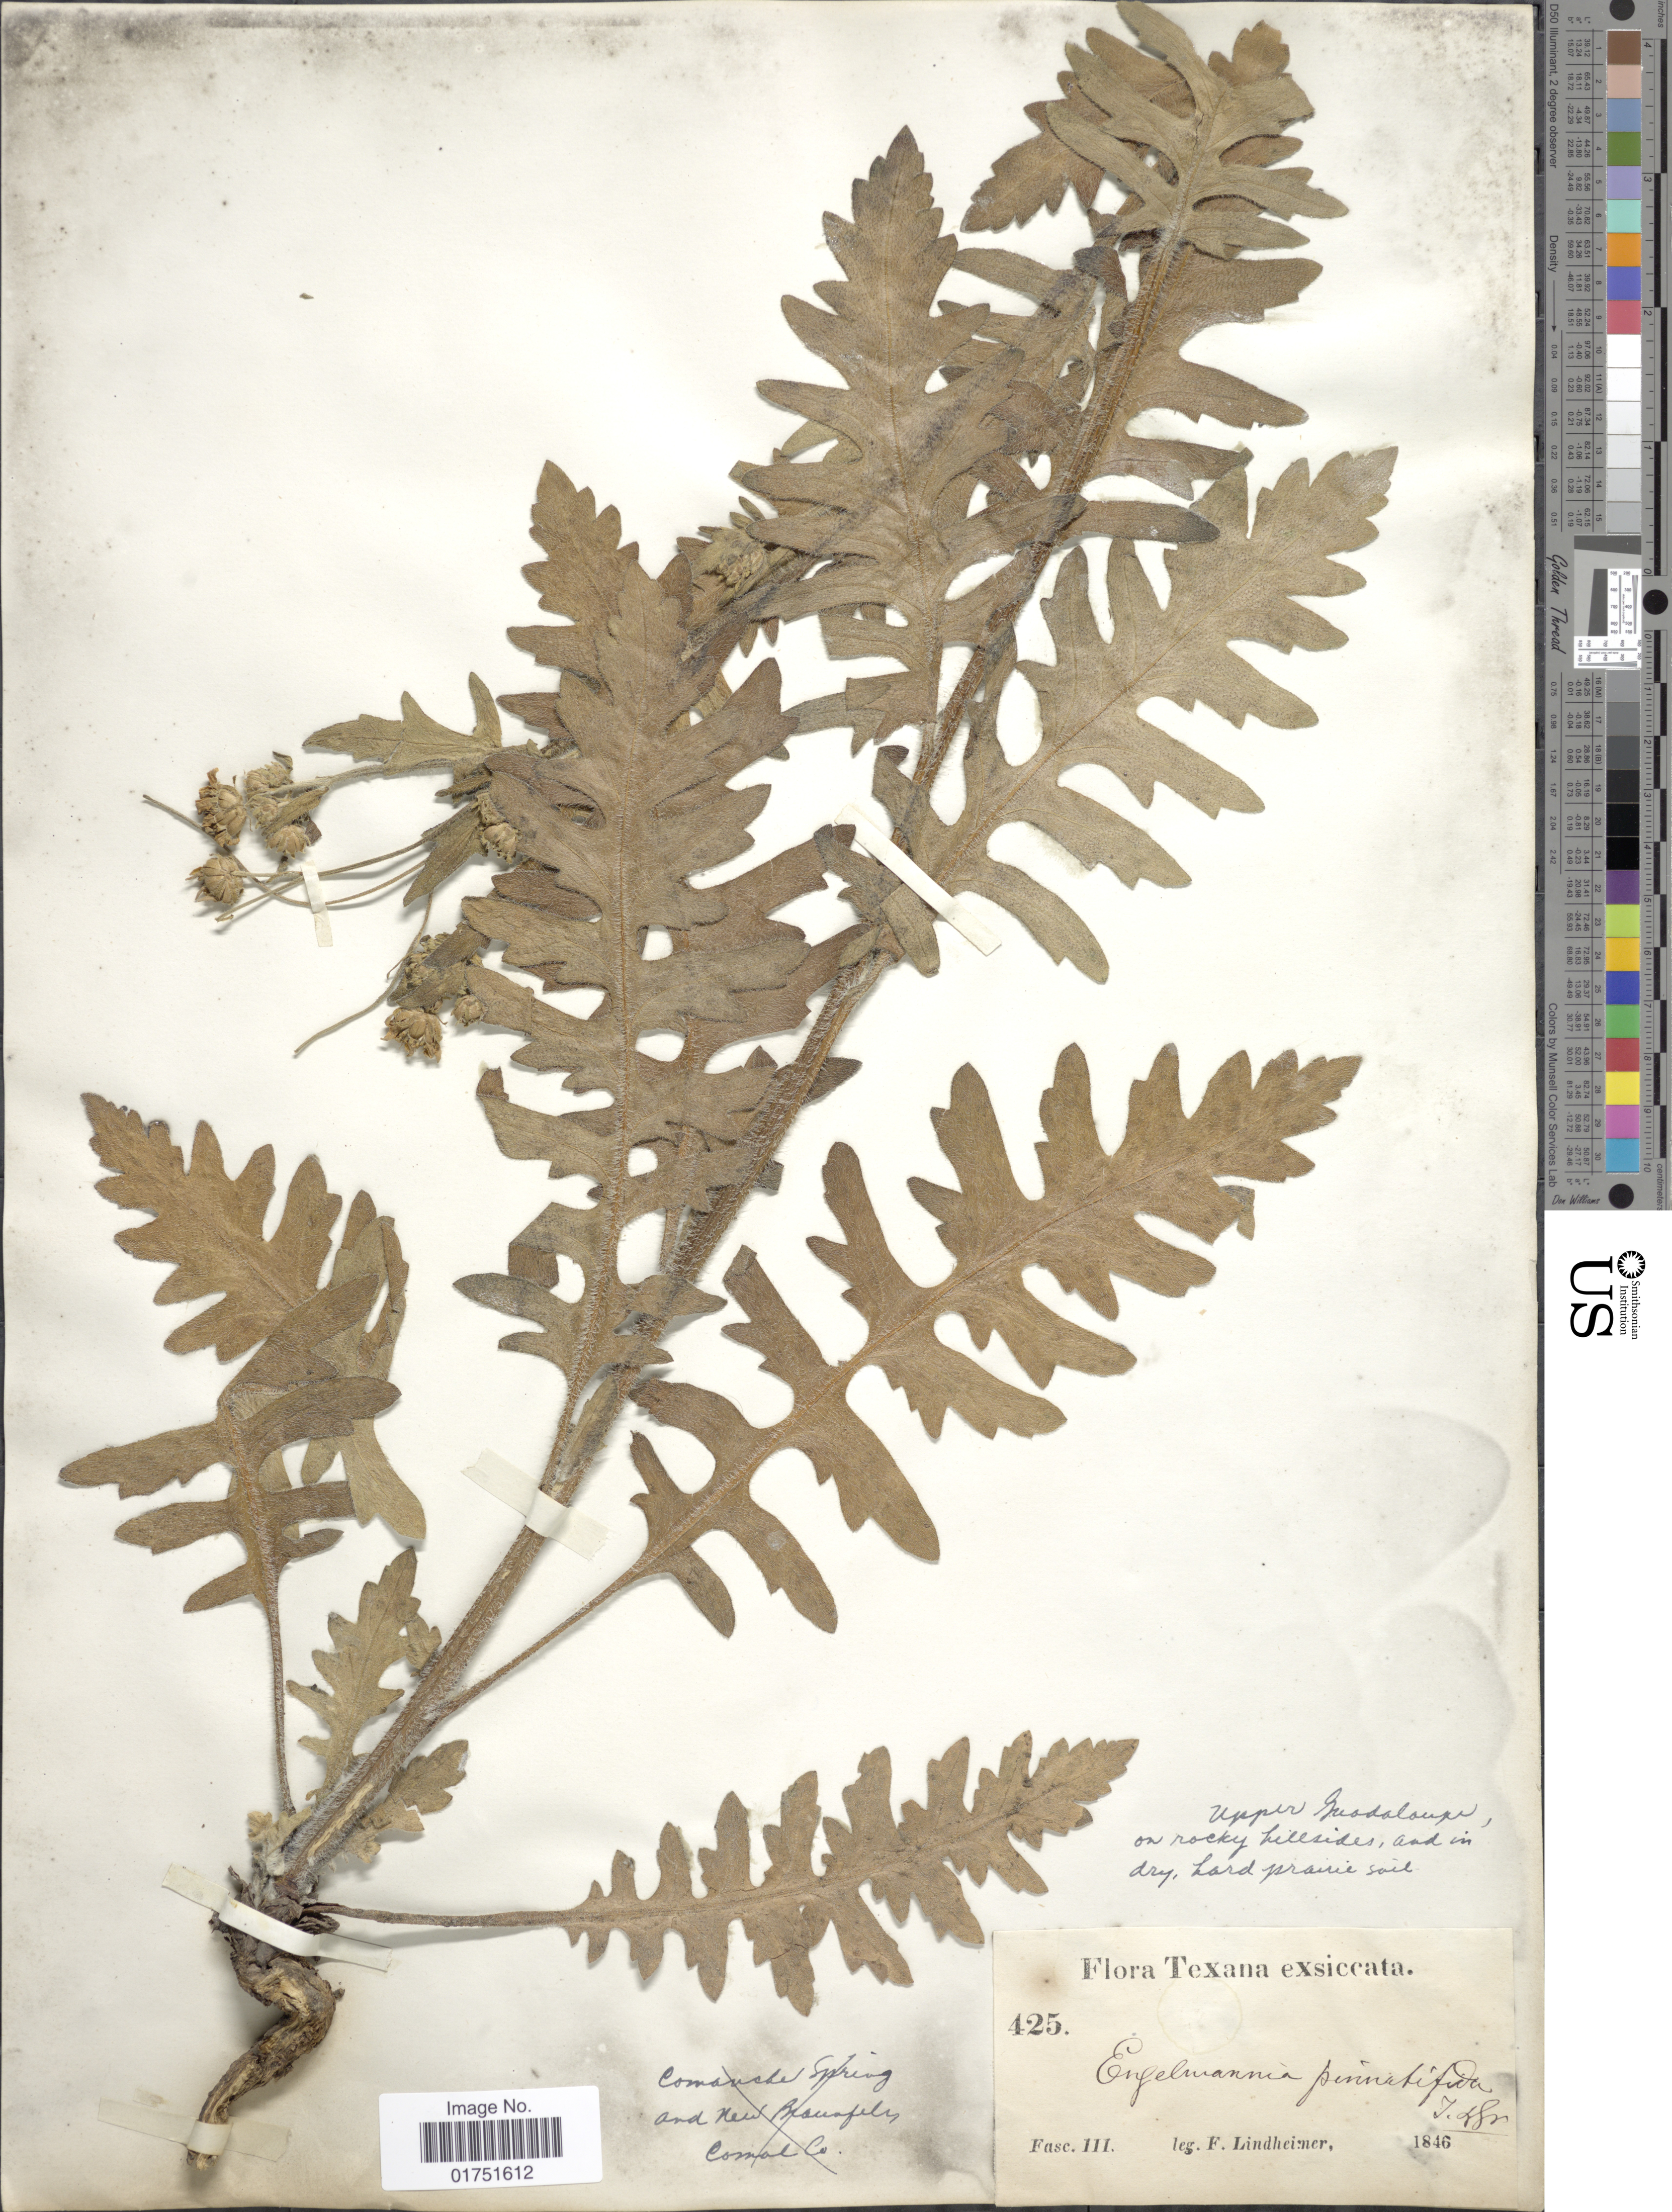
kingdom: Plantae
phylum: Tracheophyta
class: Magnoliopsida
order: Asterales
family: Asteraceae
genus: Engelmannia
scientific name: Engelmannia pinnatifida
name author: Torr. & A. Gray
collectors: F. Lindheimer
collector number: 425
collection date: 1846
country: United States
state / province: Texas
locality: Texana. Fasc.III [unsure placement]